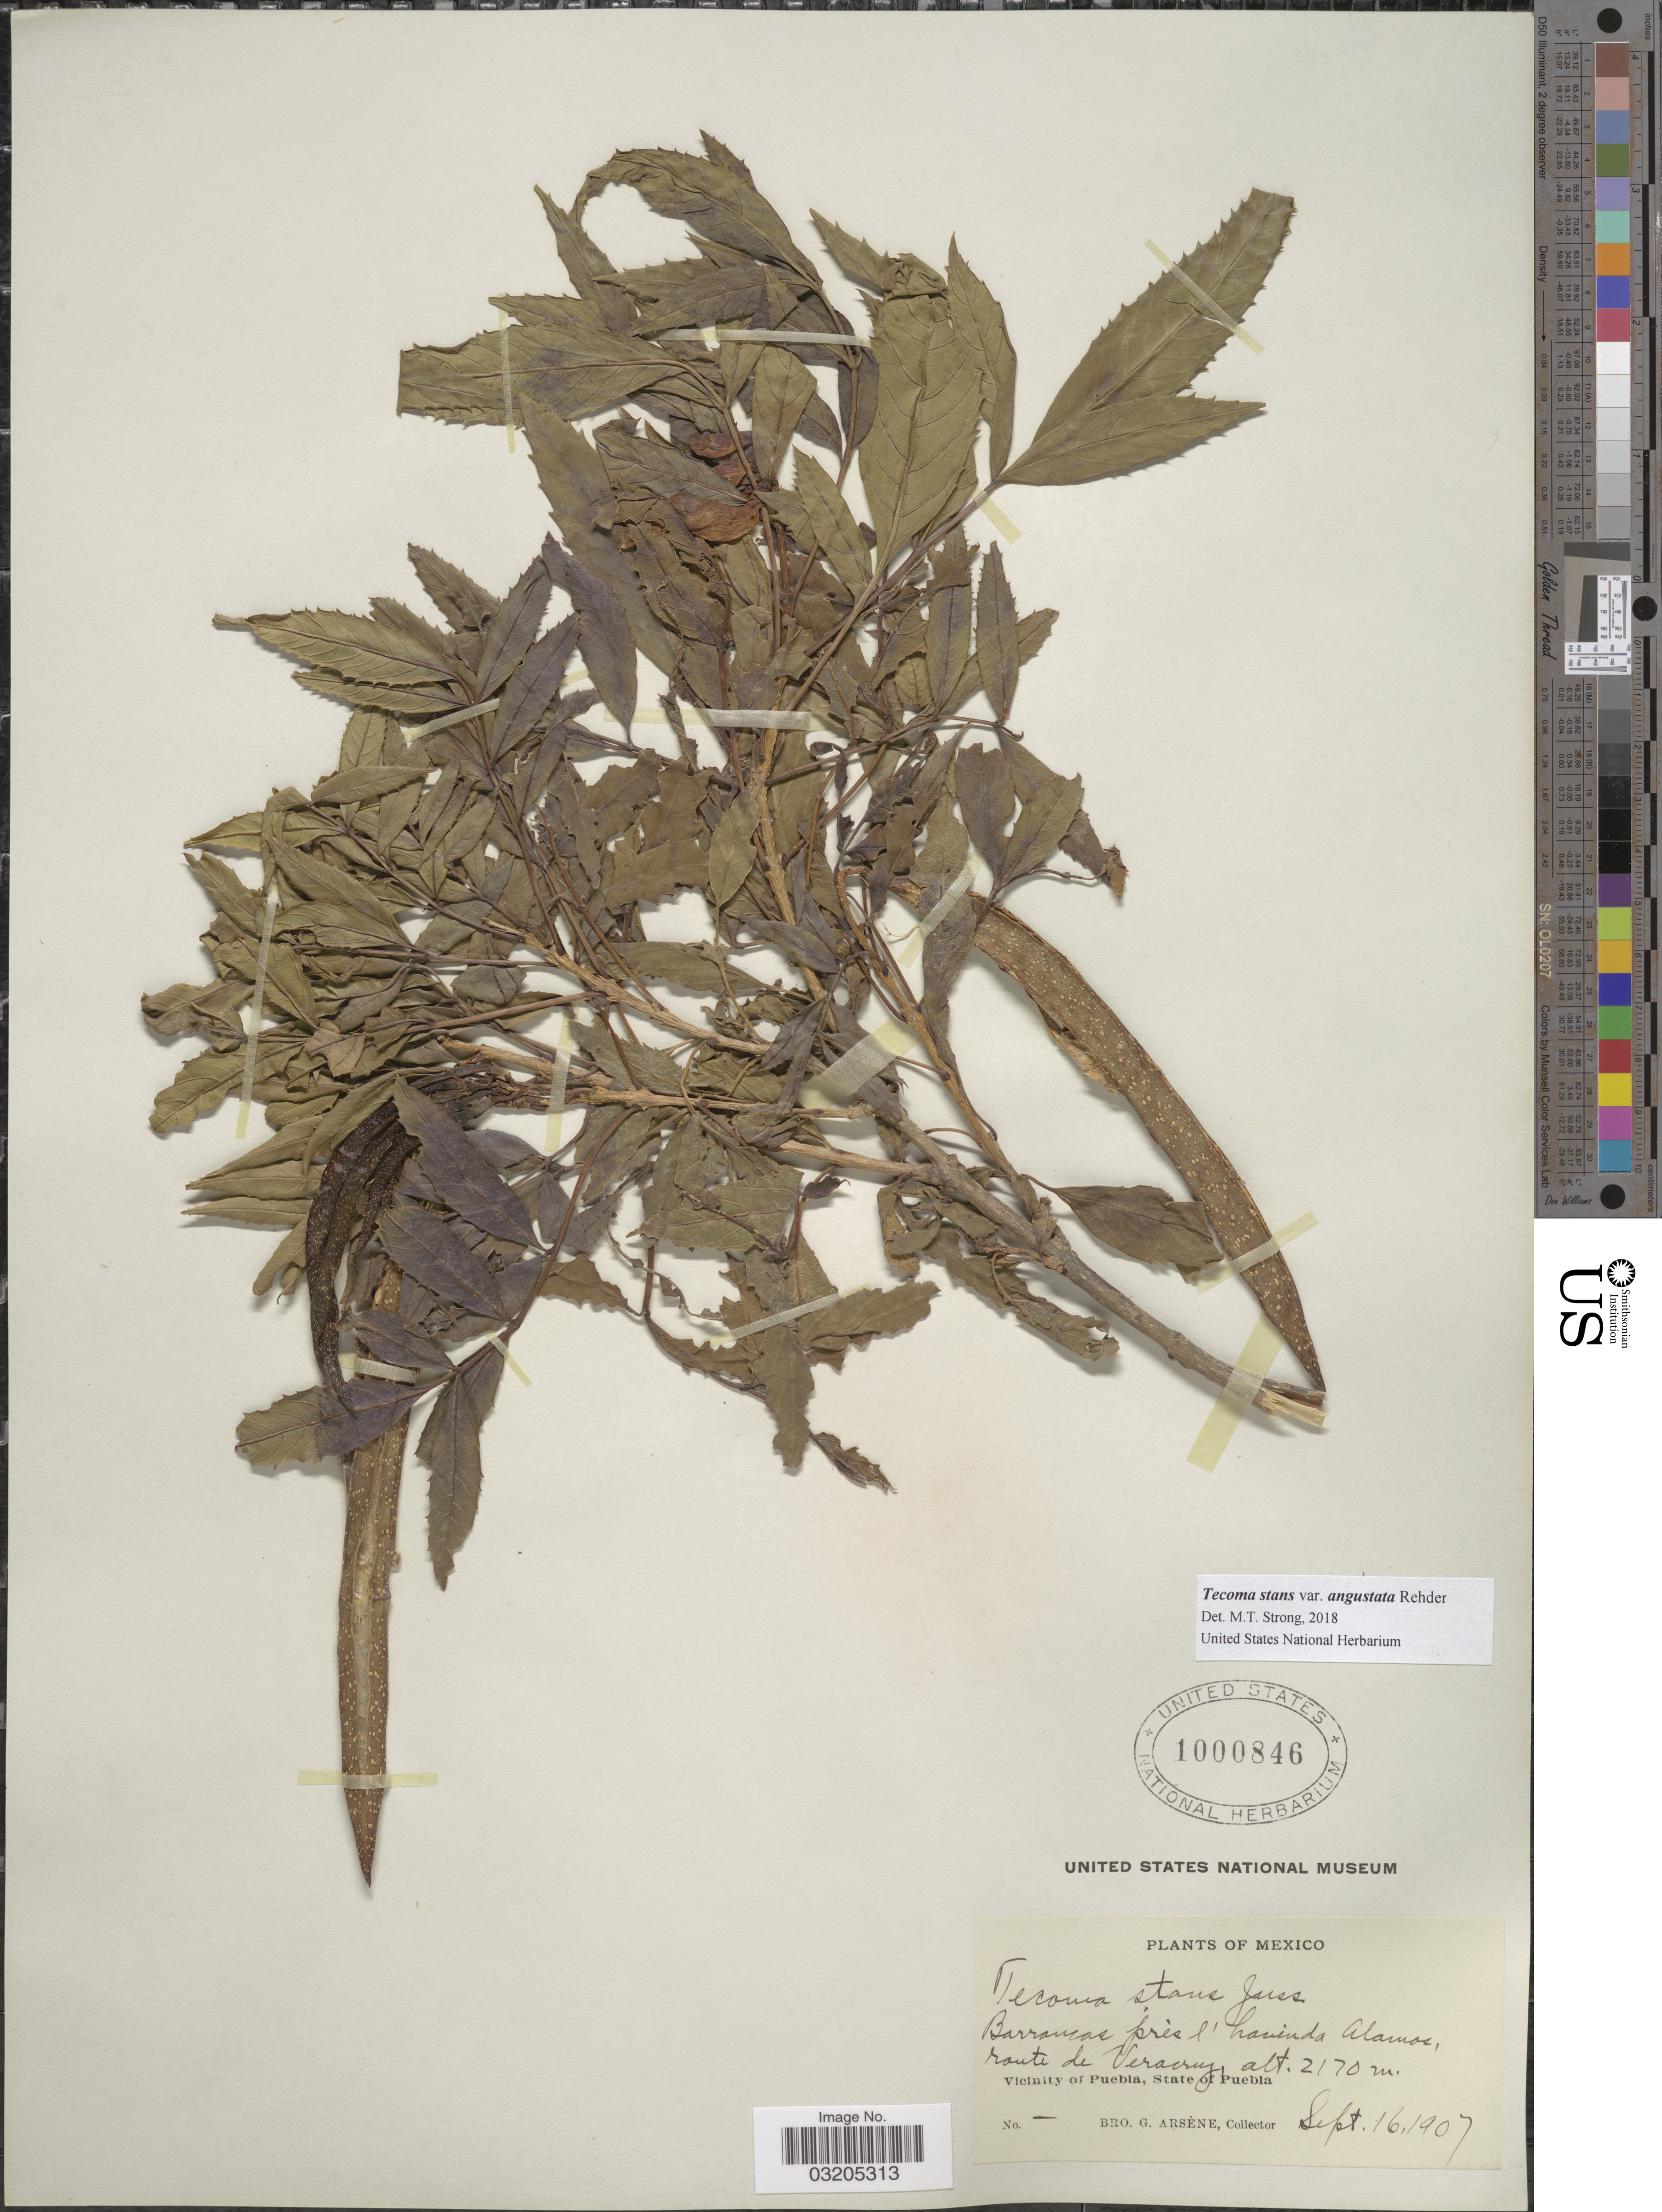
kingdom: Plantae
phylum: Tracheophyta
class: Magnoliopsida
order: Lamiales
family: Bignoniaceae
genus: Tecoma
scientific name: Tecoma stans var. angustata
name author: Rehder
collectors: Bro. G. Arsène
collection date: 1907-09-16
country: Mexico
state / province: Puebla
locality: Barrancas près l'hacienda Alamos, route de Veracruz. Vicinity of Puebla.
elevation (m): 2170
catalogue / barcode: US 1000846